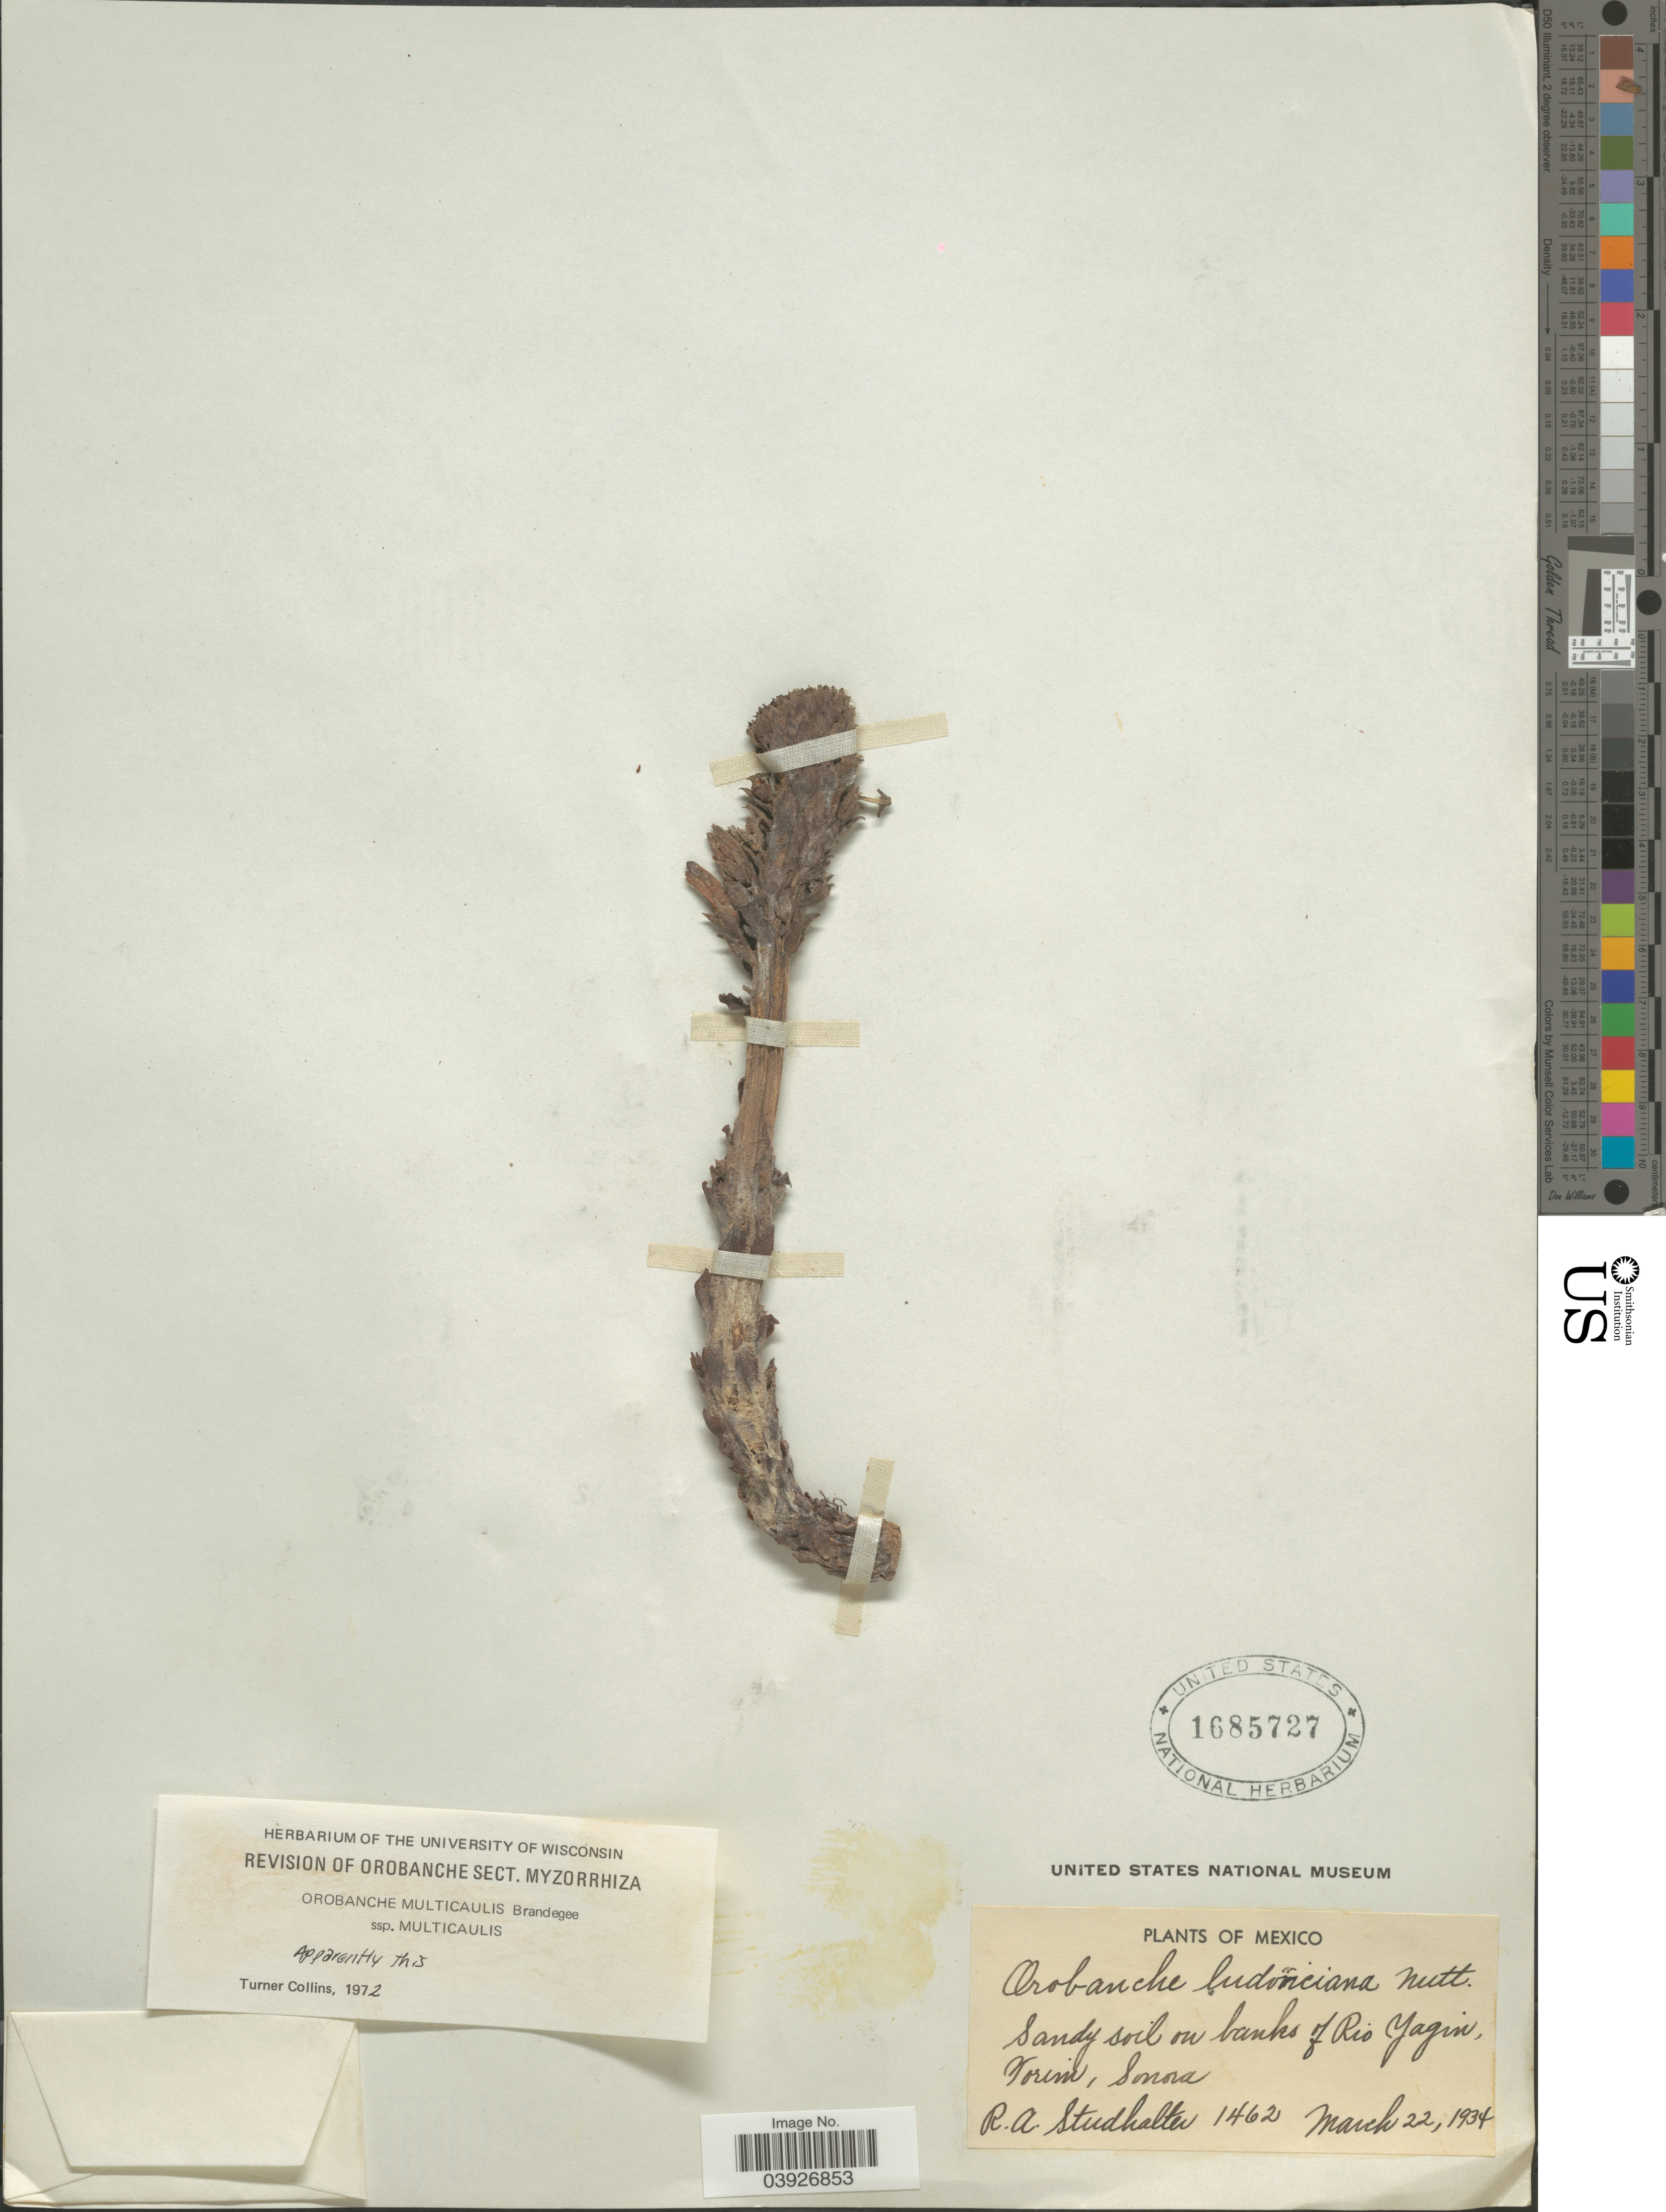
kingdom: Plantae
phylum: Tracheophyta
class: Magnoliopsida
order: Lamiales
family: Orobanchaceae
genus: Orobanche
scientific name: Orobanche multicaulis subsp. multicaulis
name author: Brandegee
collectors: R. Studhalter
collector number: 1462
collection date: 1934-03-22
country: Mexico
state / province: Sonora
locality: Sandy soil on banks of Rio Yagin, Torim.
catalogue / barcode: US 1685727